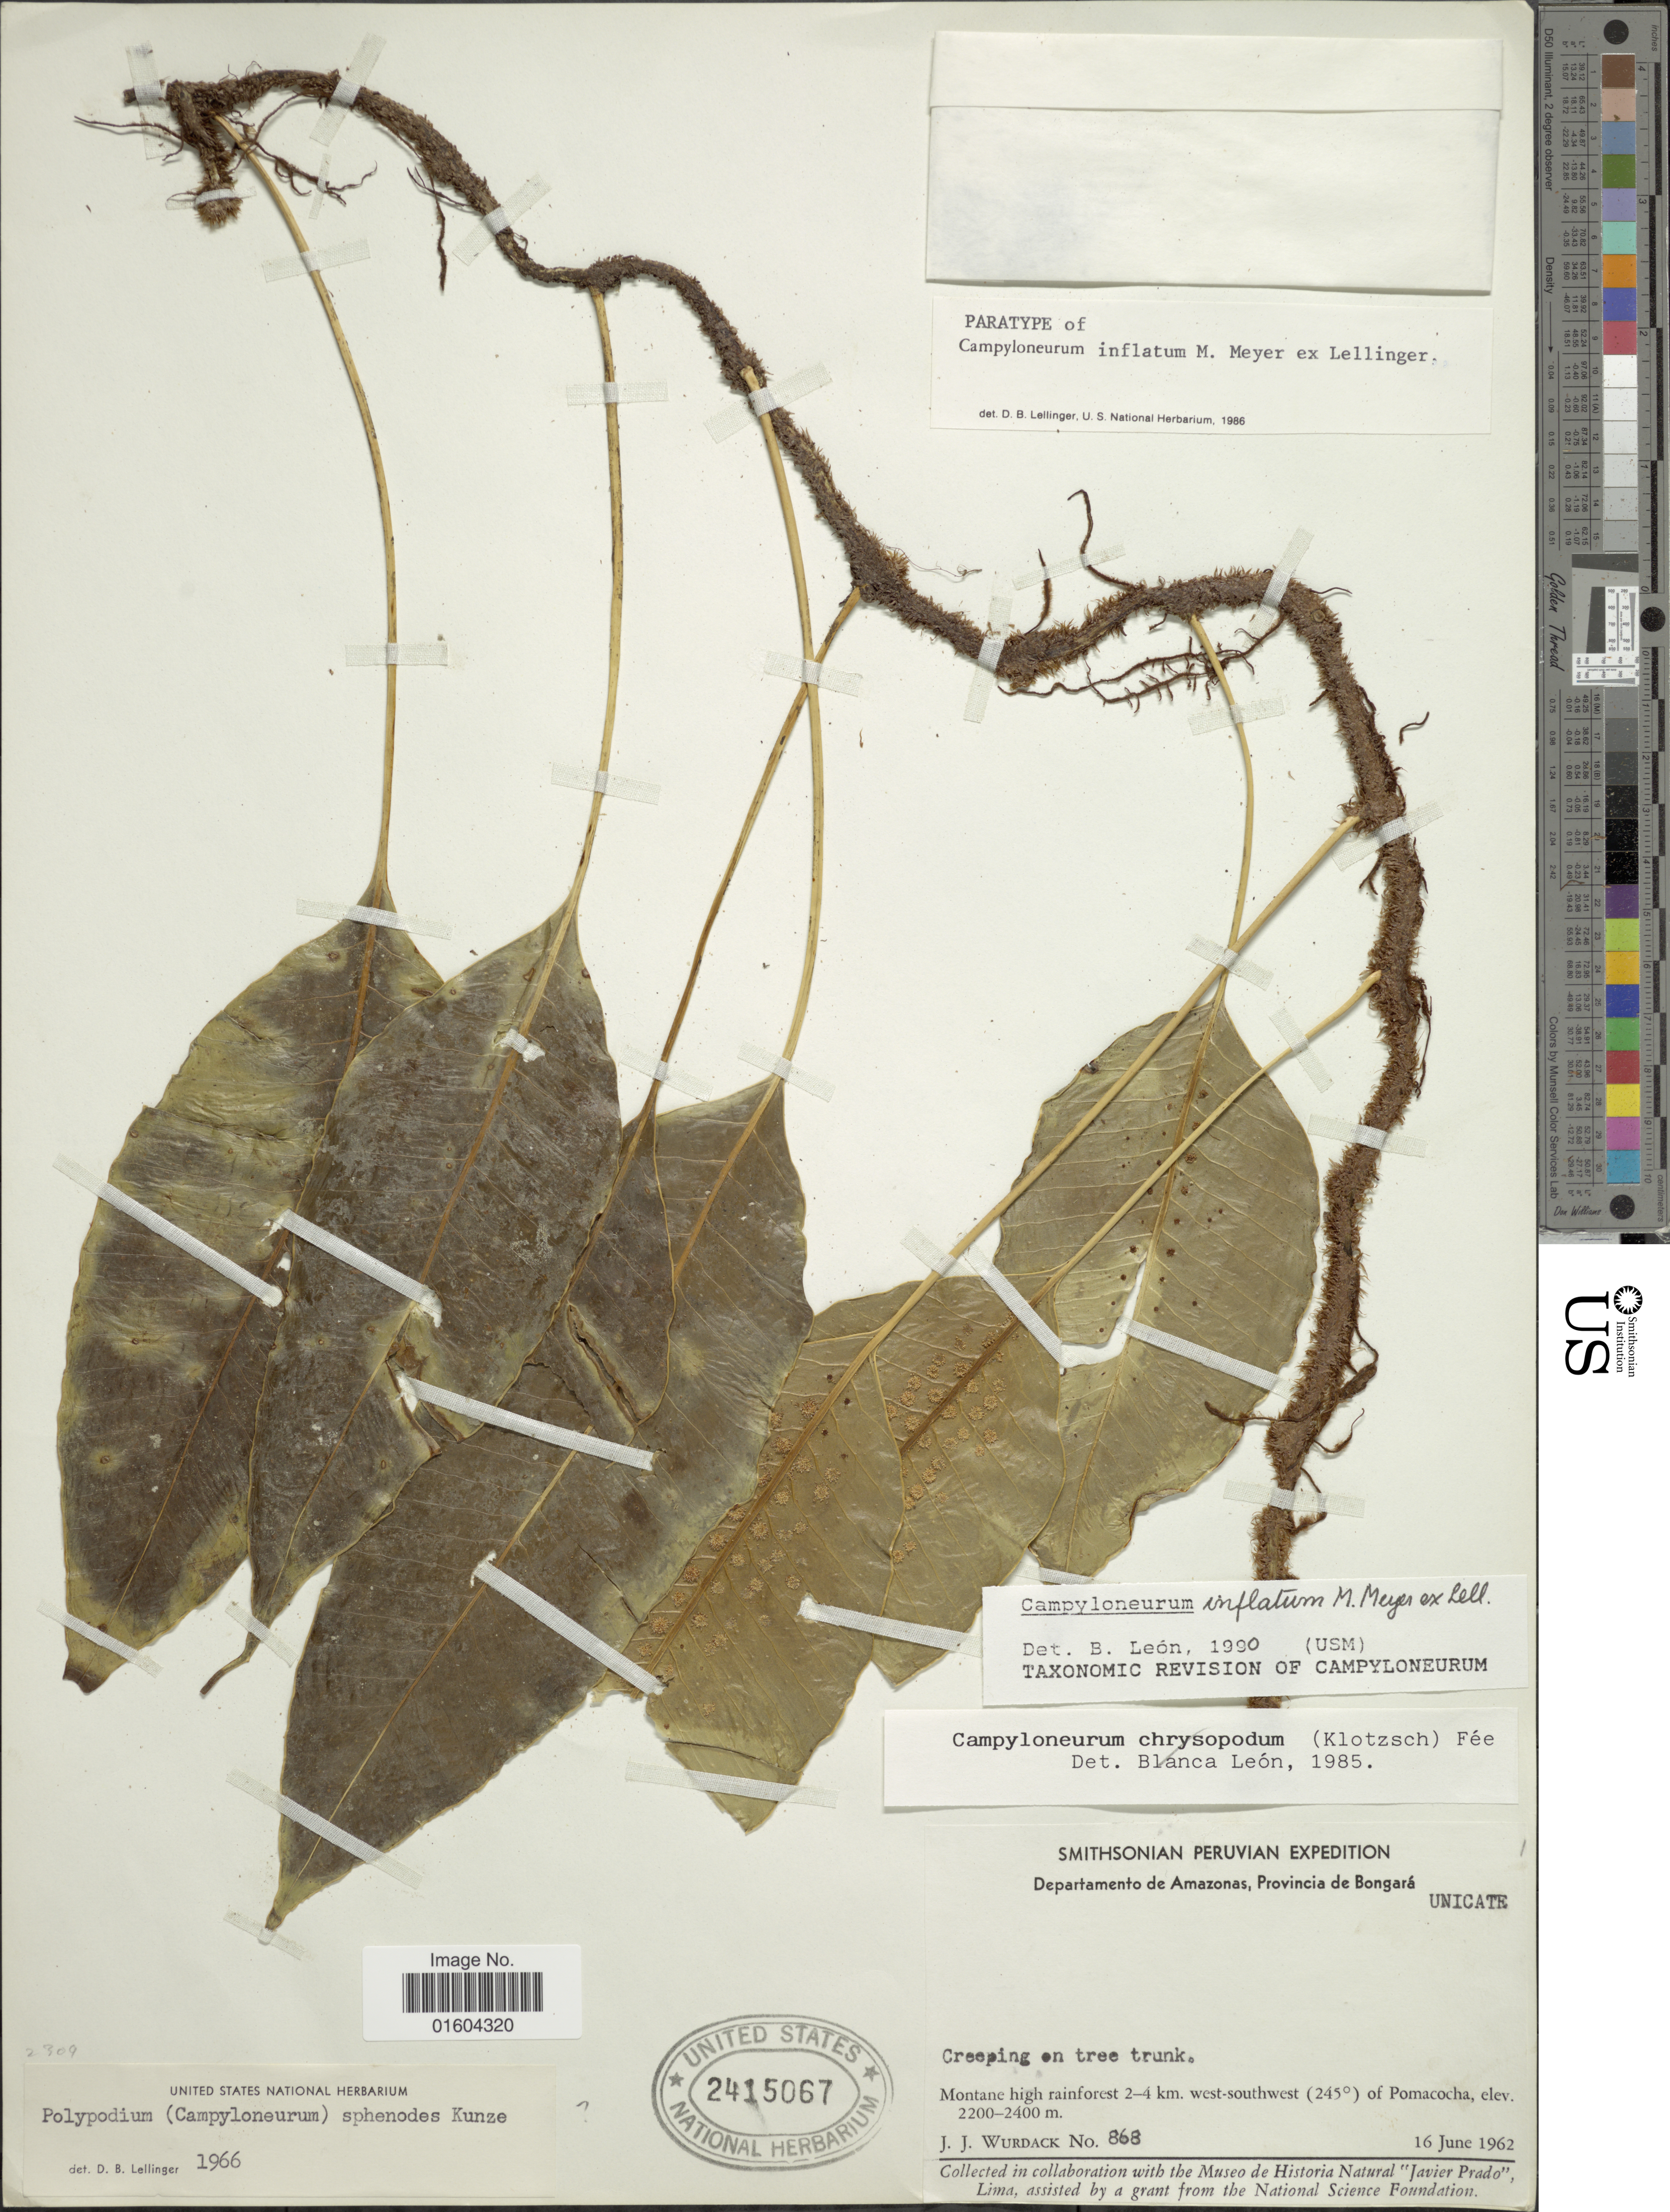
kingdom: Plantae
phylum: Tracheophyta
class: Polypodiopsida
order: Polypodiales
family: Polypodiaceae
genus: Campyloneurum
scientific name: Campyloneurum inflatum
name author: M. Mey. ex Lellinger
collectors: J. J. Wurdack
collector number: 868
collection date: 1962-06-16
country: Peru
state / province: Amazonas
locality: Departamento de Amazonas, Provincia de Bongara., Montane high rainforest 2-4 km. west-southwest (245º) of Pomacocha.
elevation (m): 2200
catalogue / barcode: US 2415067